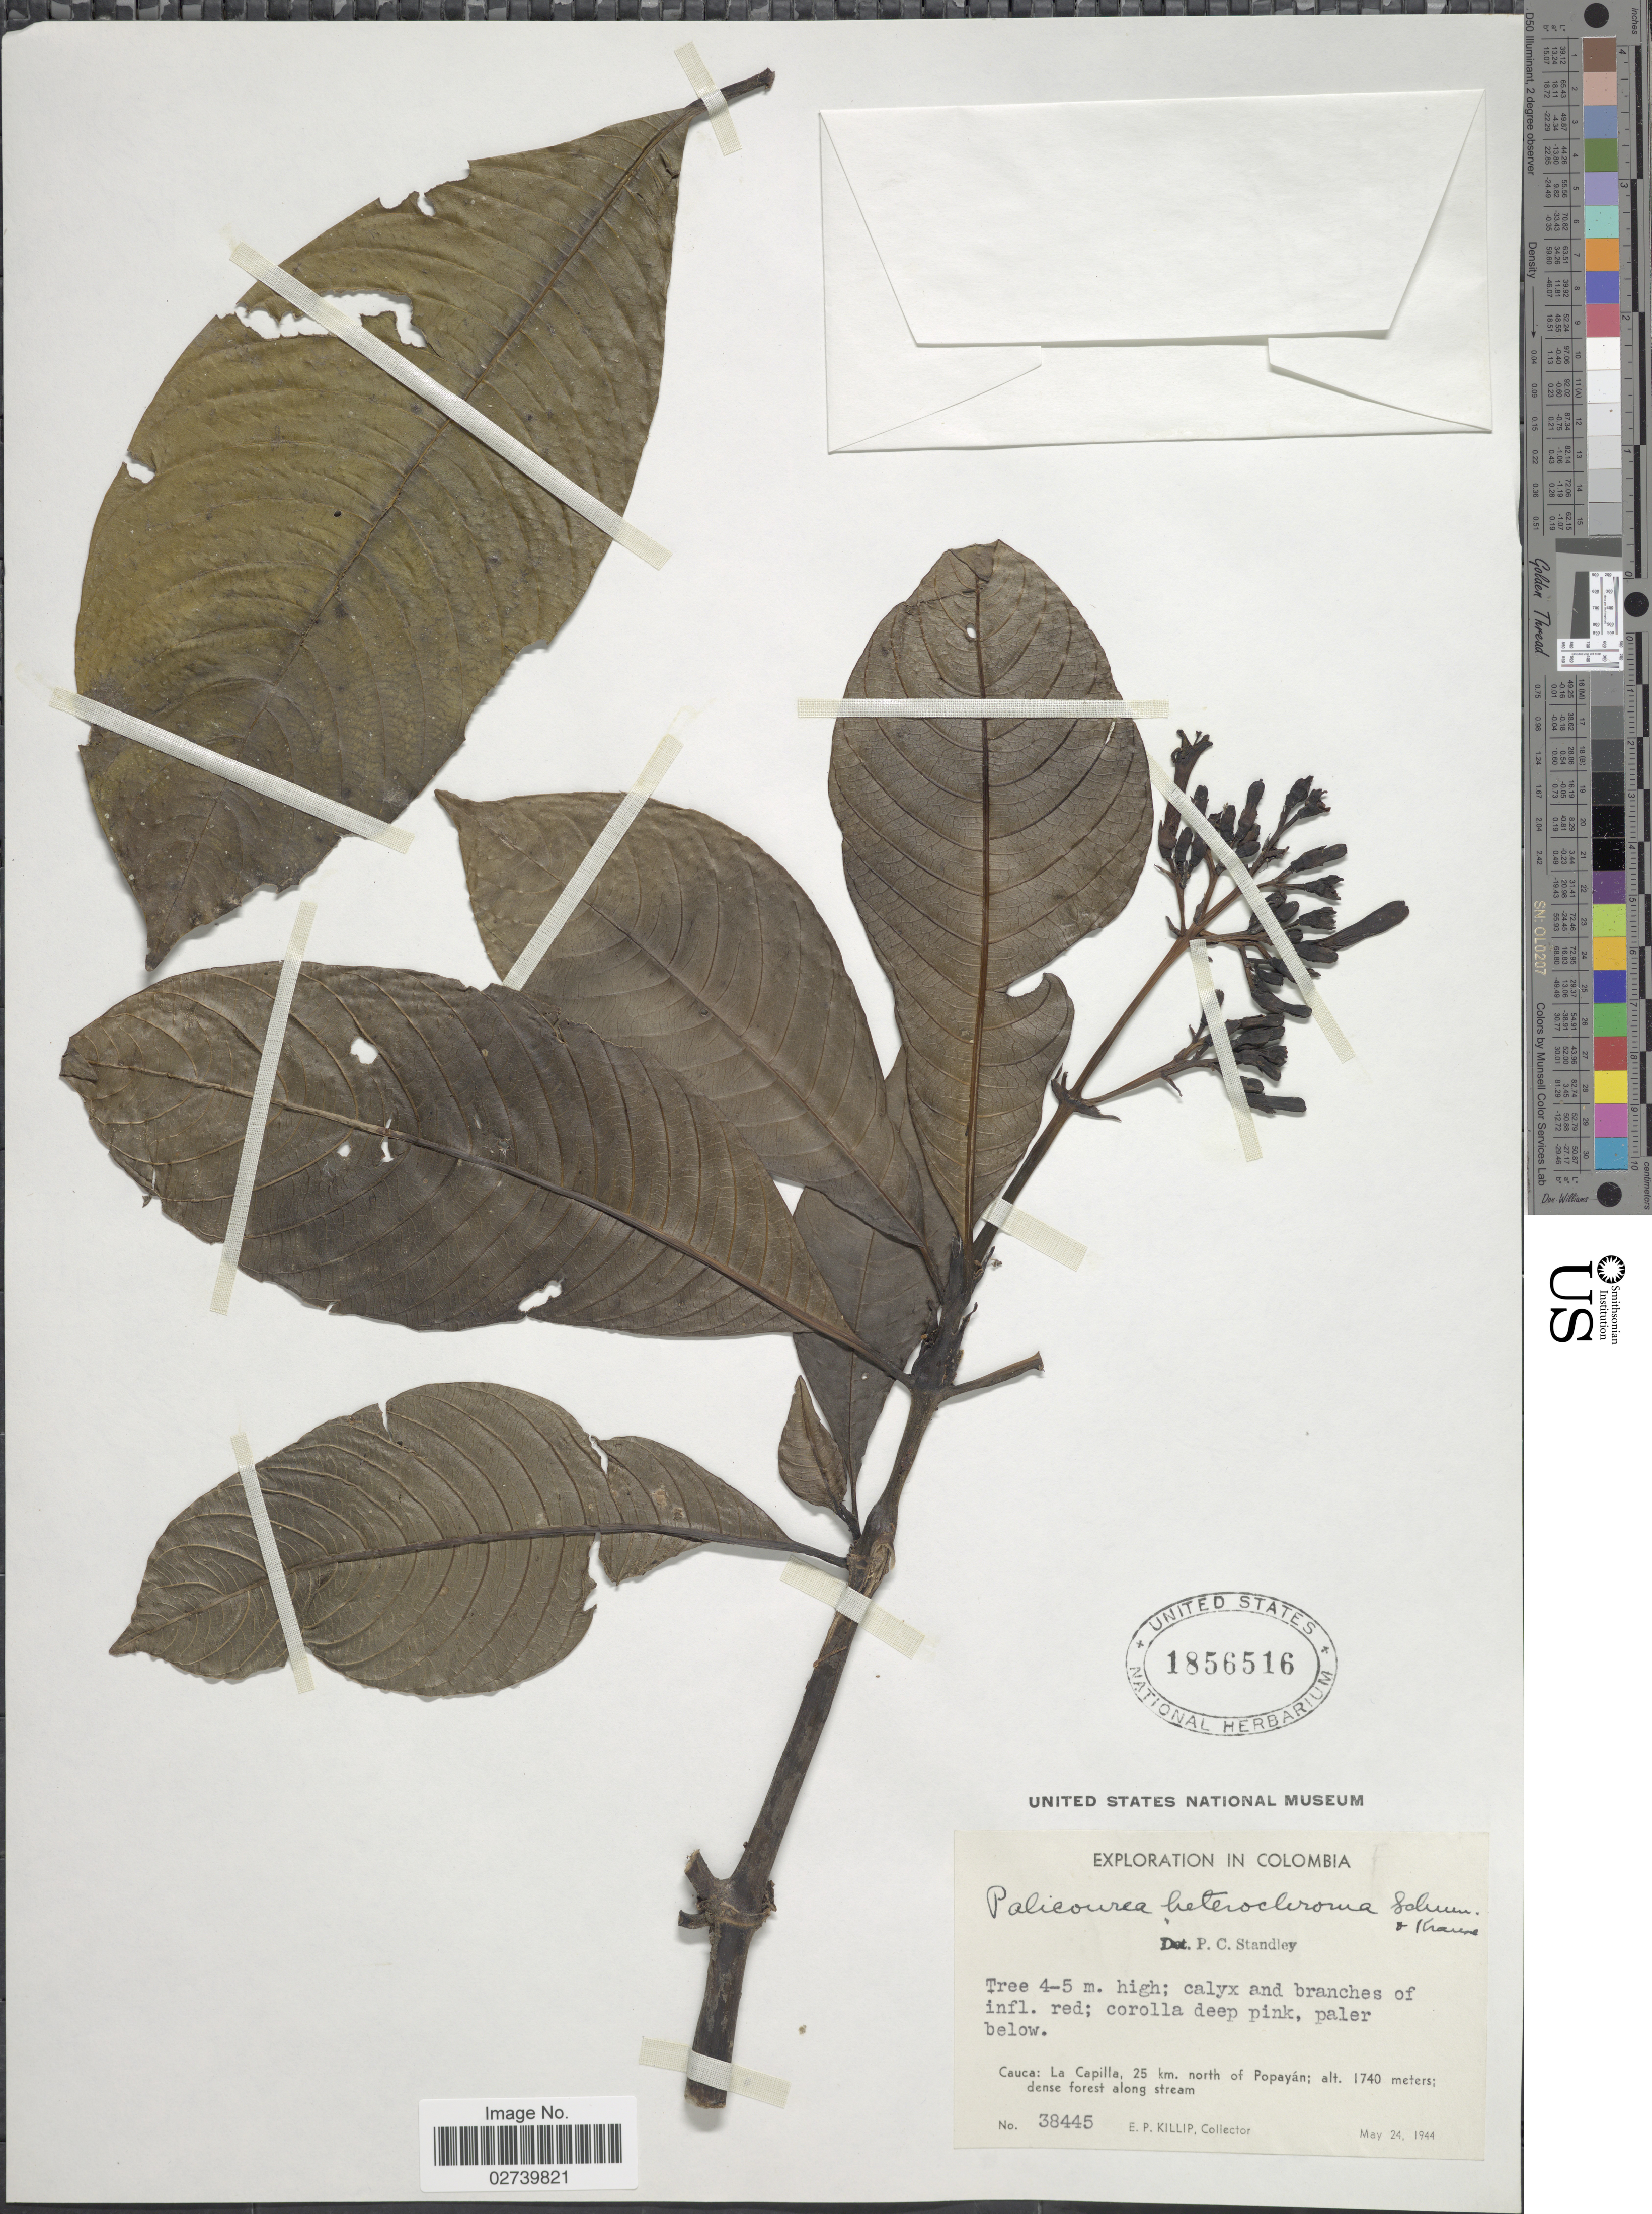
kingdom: Plantae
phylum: Tracheophyta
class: Magnoliopsida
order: Gentianales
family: Rubiaceae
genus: Palicourea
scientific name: Palicourea heterochroma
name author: K. Schum. & K. Krause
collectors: E. P. Killip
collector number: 38445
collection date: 1944-05-24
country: Colombia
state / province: Cauca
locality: La Capilla, 25 km. north of Popayán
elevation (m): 1740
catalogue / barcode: US 1856516